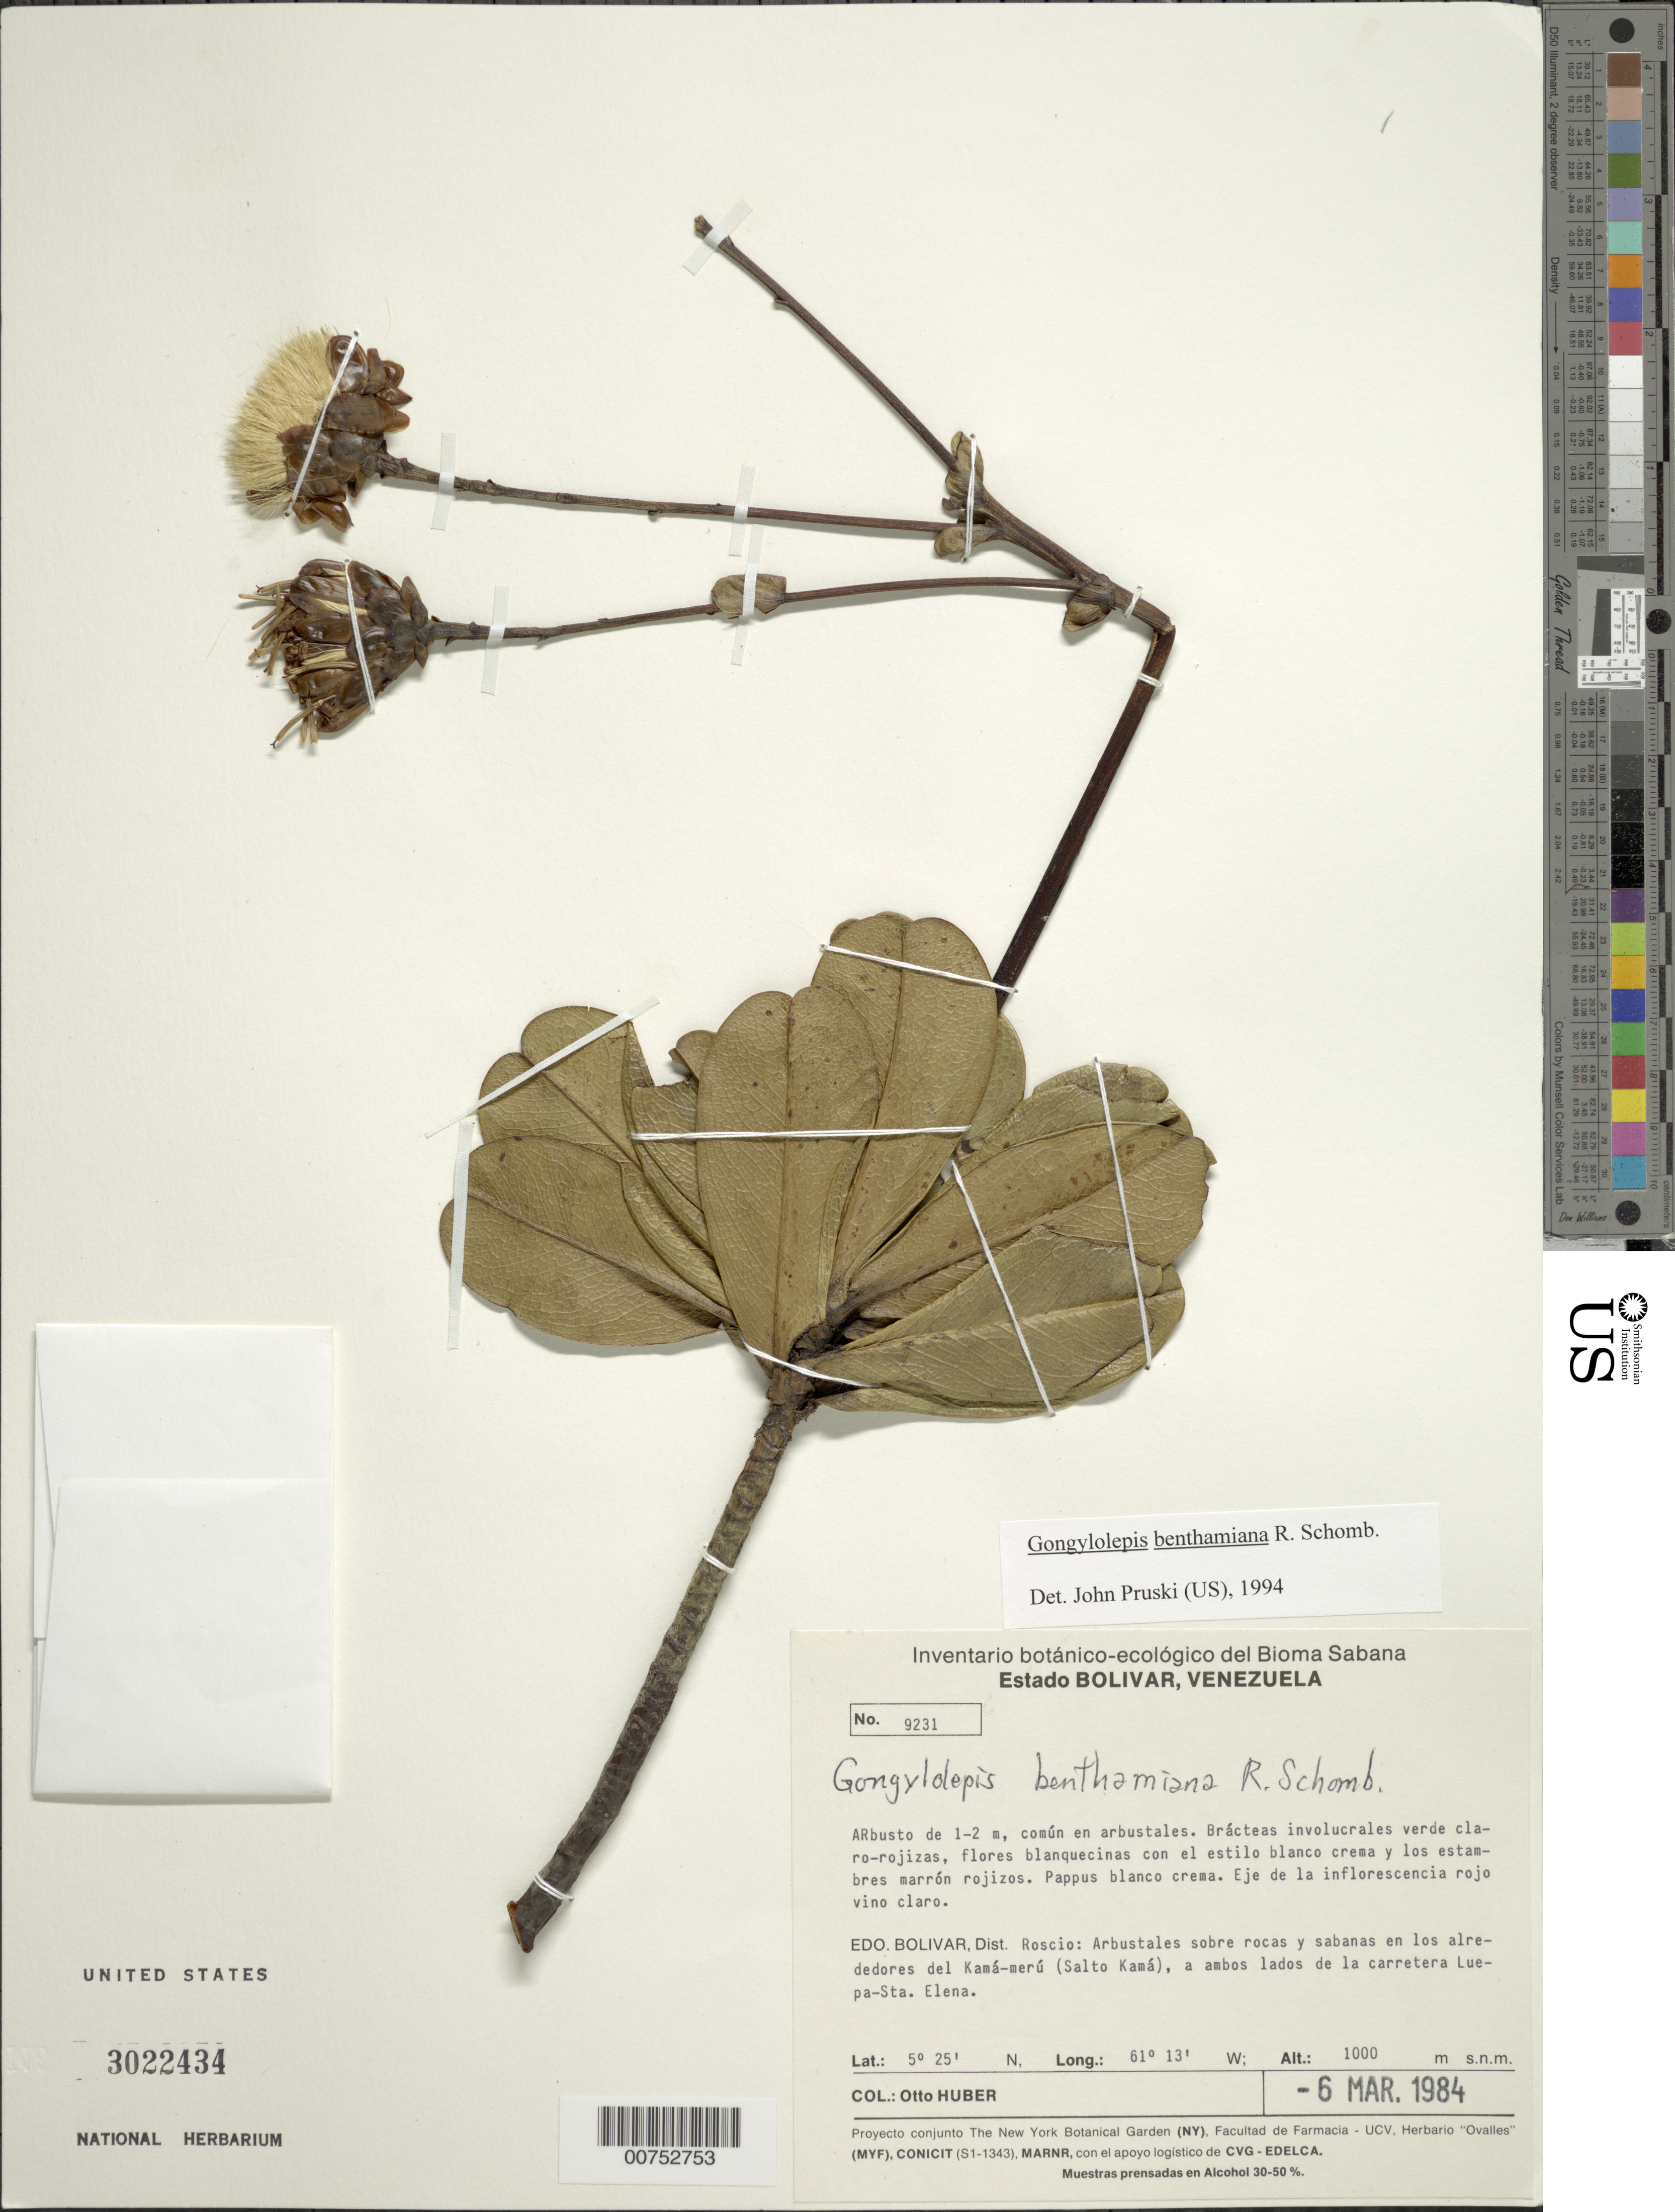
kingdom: Plantae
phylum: Tracheophyta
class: Magnoliopsida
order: Asterales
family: Asteraceae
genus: Gongylolepis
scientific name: Gongylolepis benthamiana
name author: R.H. Schomb.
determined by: Pruski, J. F.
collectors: O. Huber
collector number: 9231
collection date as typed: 6-Mar-84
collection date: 1984-03-06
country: Venezuela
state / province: Bolívar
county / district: Roscio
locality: Kamá-merú (Salto Kamá), a ambos lados de la carretera Luepa-Sta. Elena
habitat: Arbustales sobre rocas y sabanas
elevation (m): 1000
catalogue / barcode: US 3022434